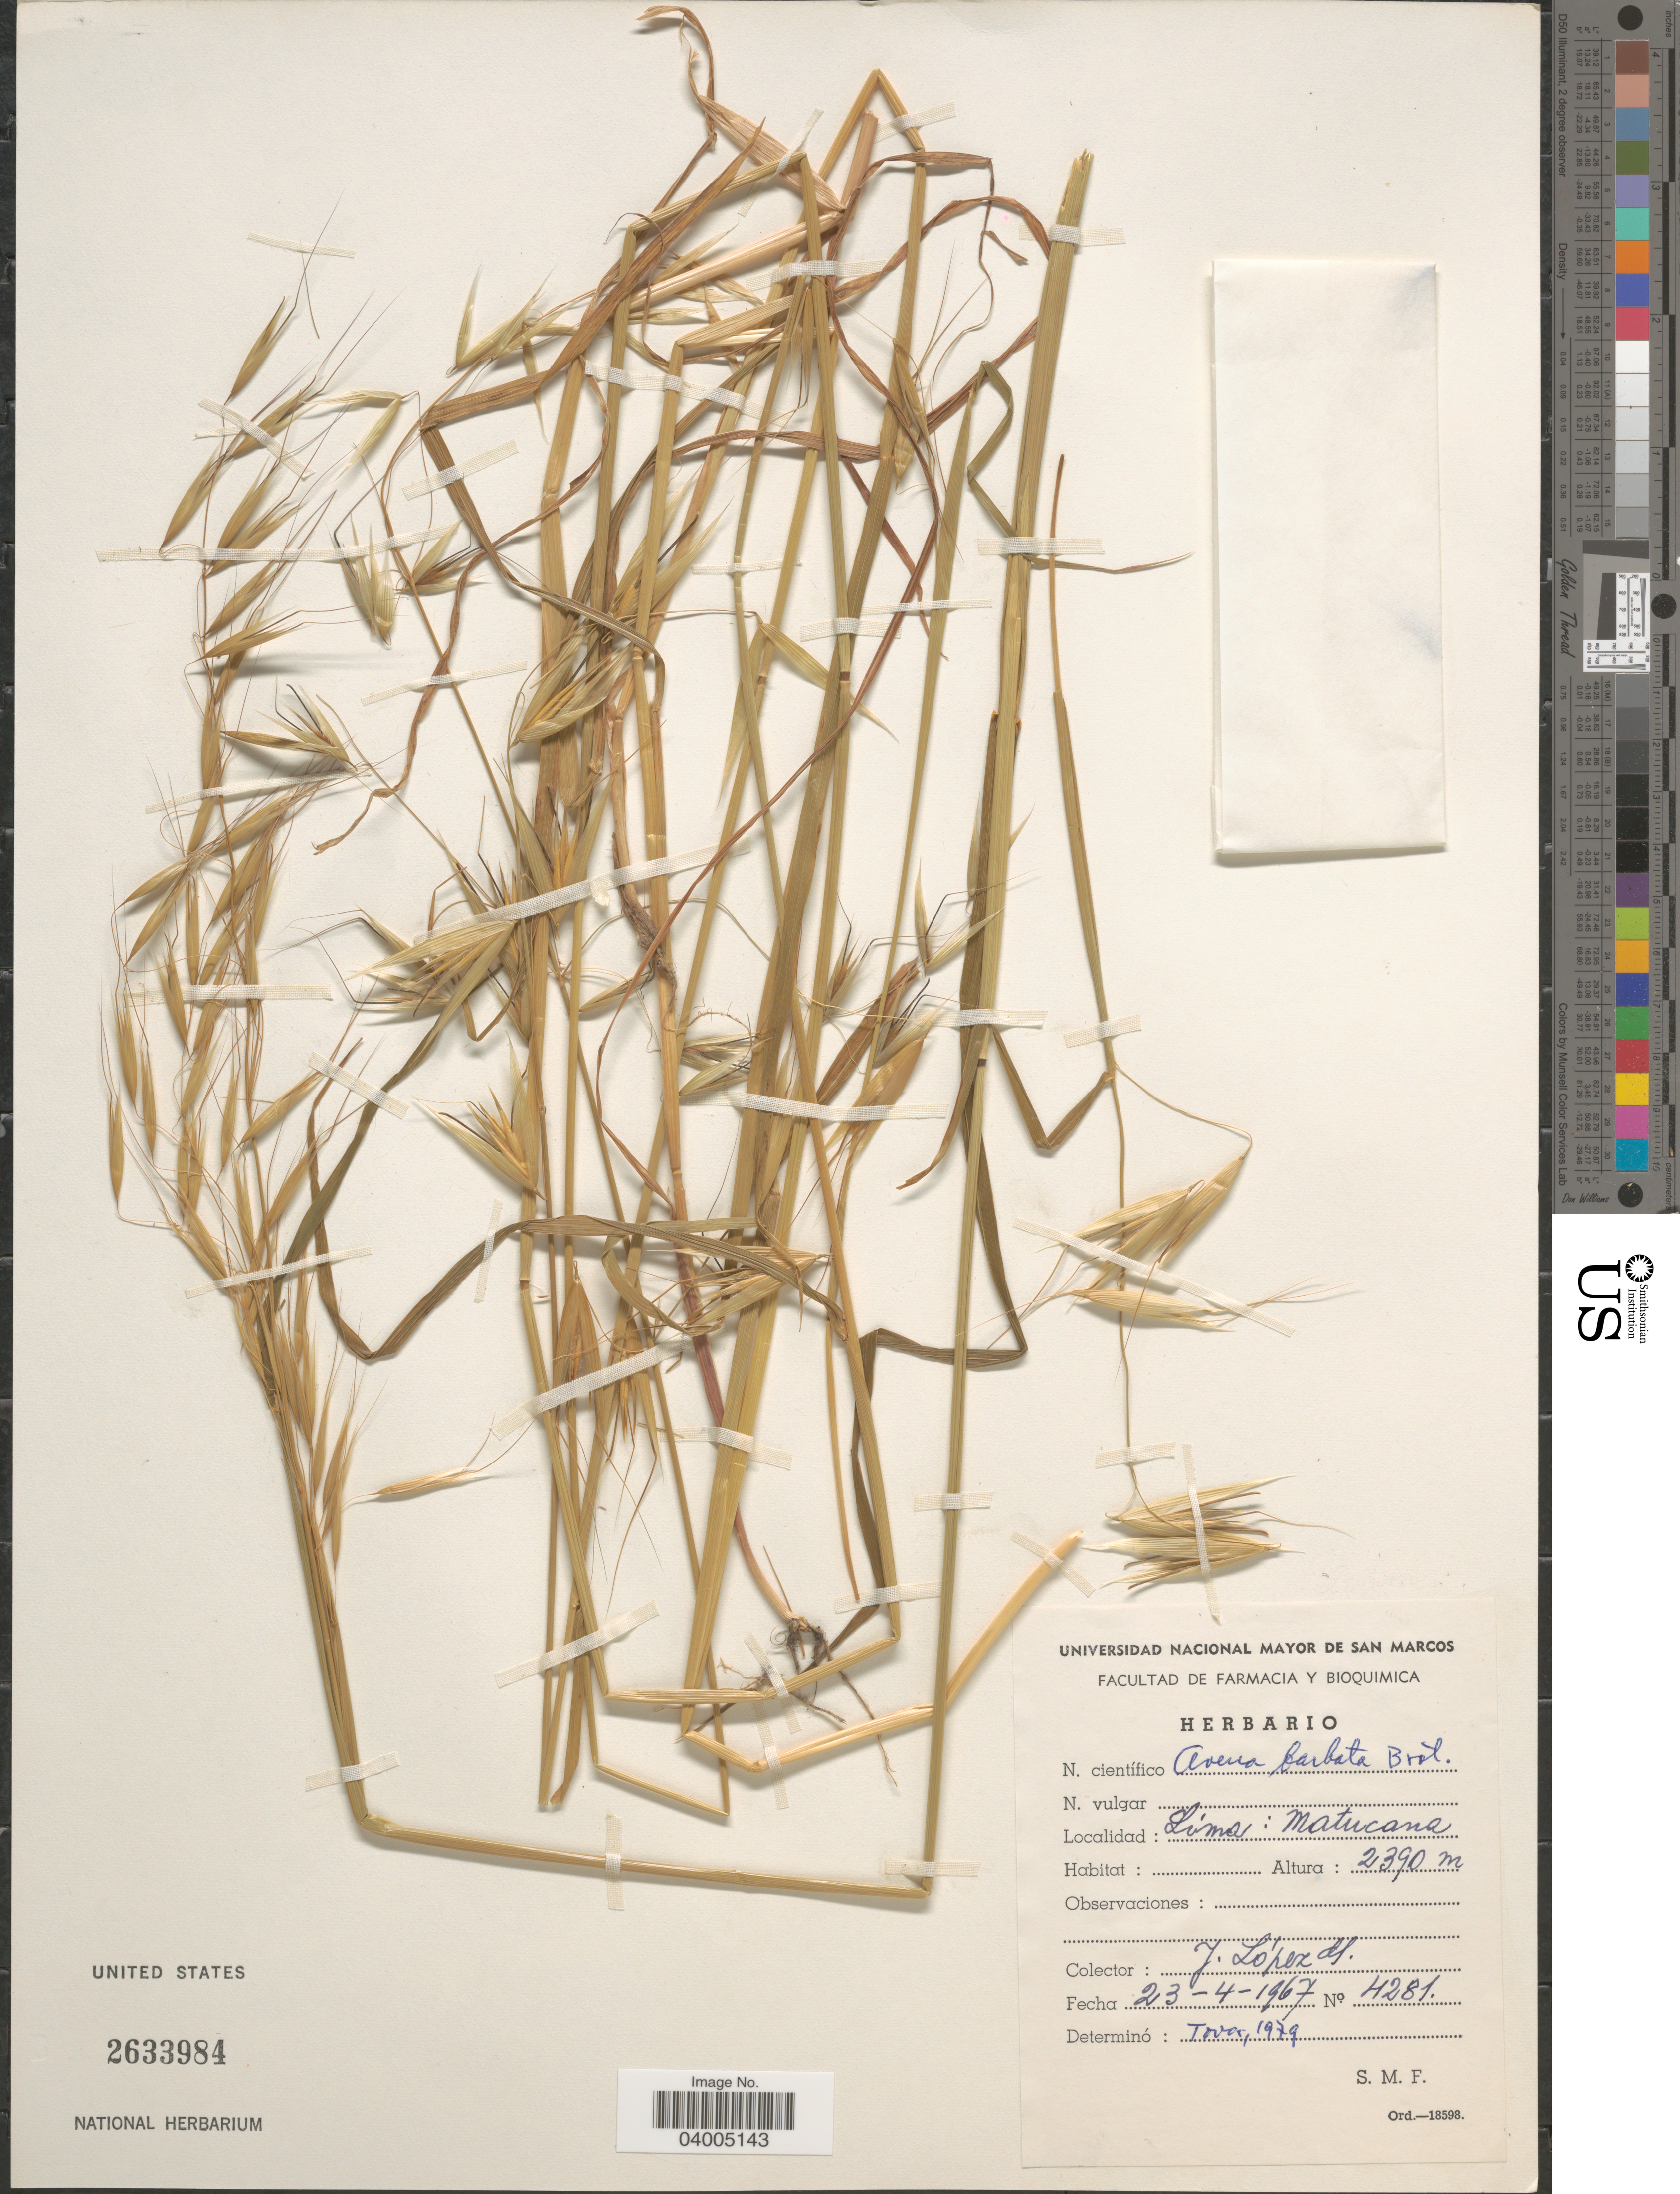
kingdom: Plantae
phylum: Tracheophyta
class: Liliopsida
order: Poales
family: Poaceae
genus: Avena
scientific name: Avena barbata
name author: Pott ex Link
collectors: J. López G.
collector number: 4281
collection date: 1967-04-23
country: Peru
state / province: Lima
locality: Matucana.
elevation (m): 2390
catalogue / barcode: US 2633984